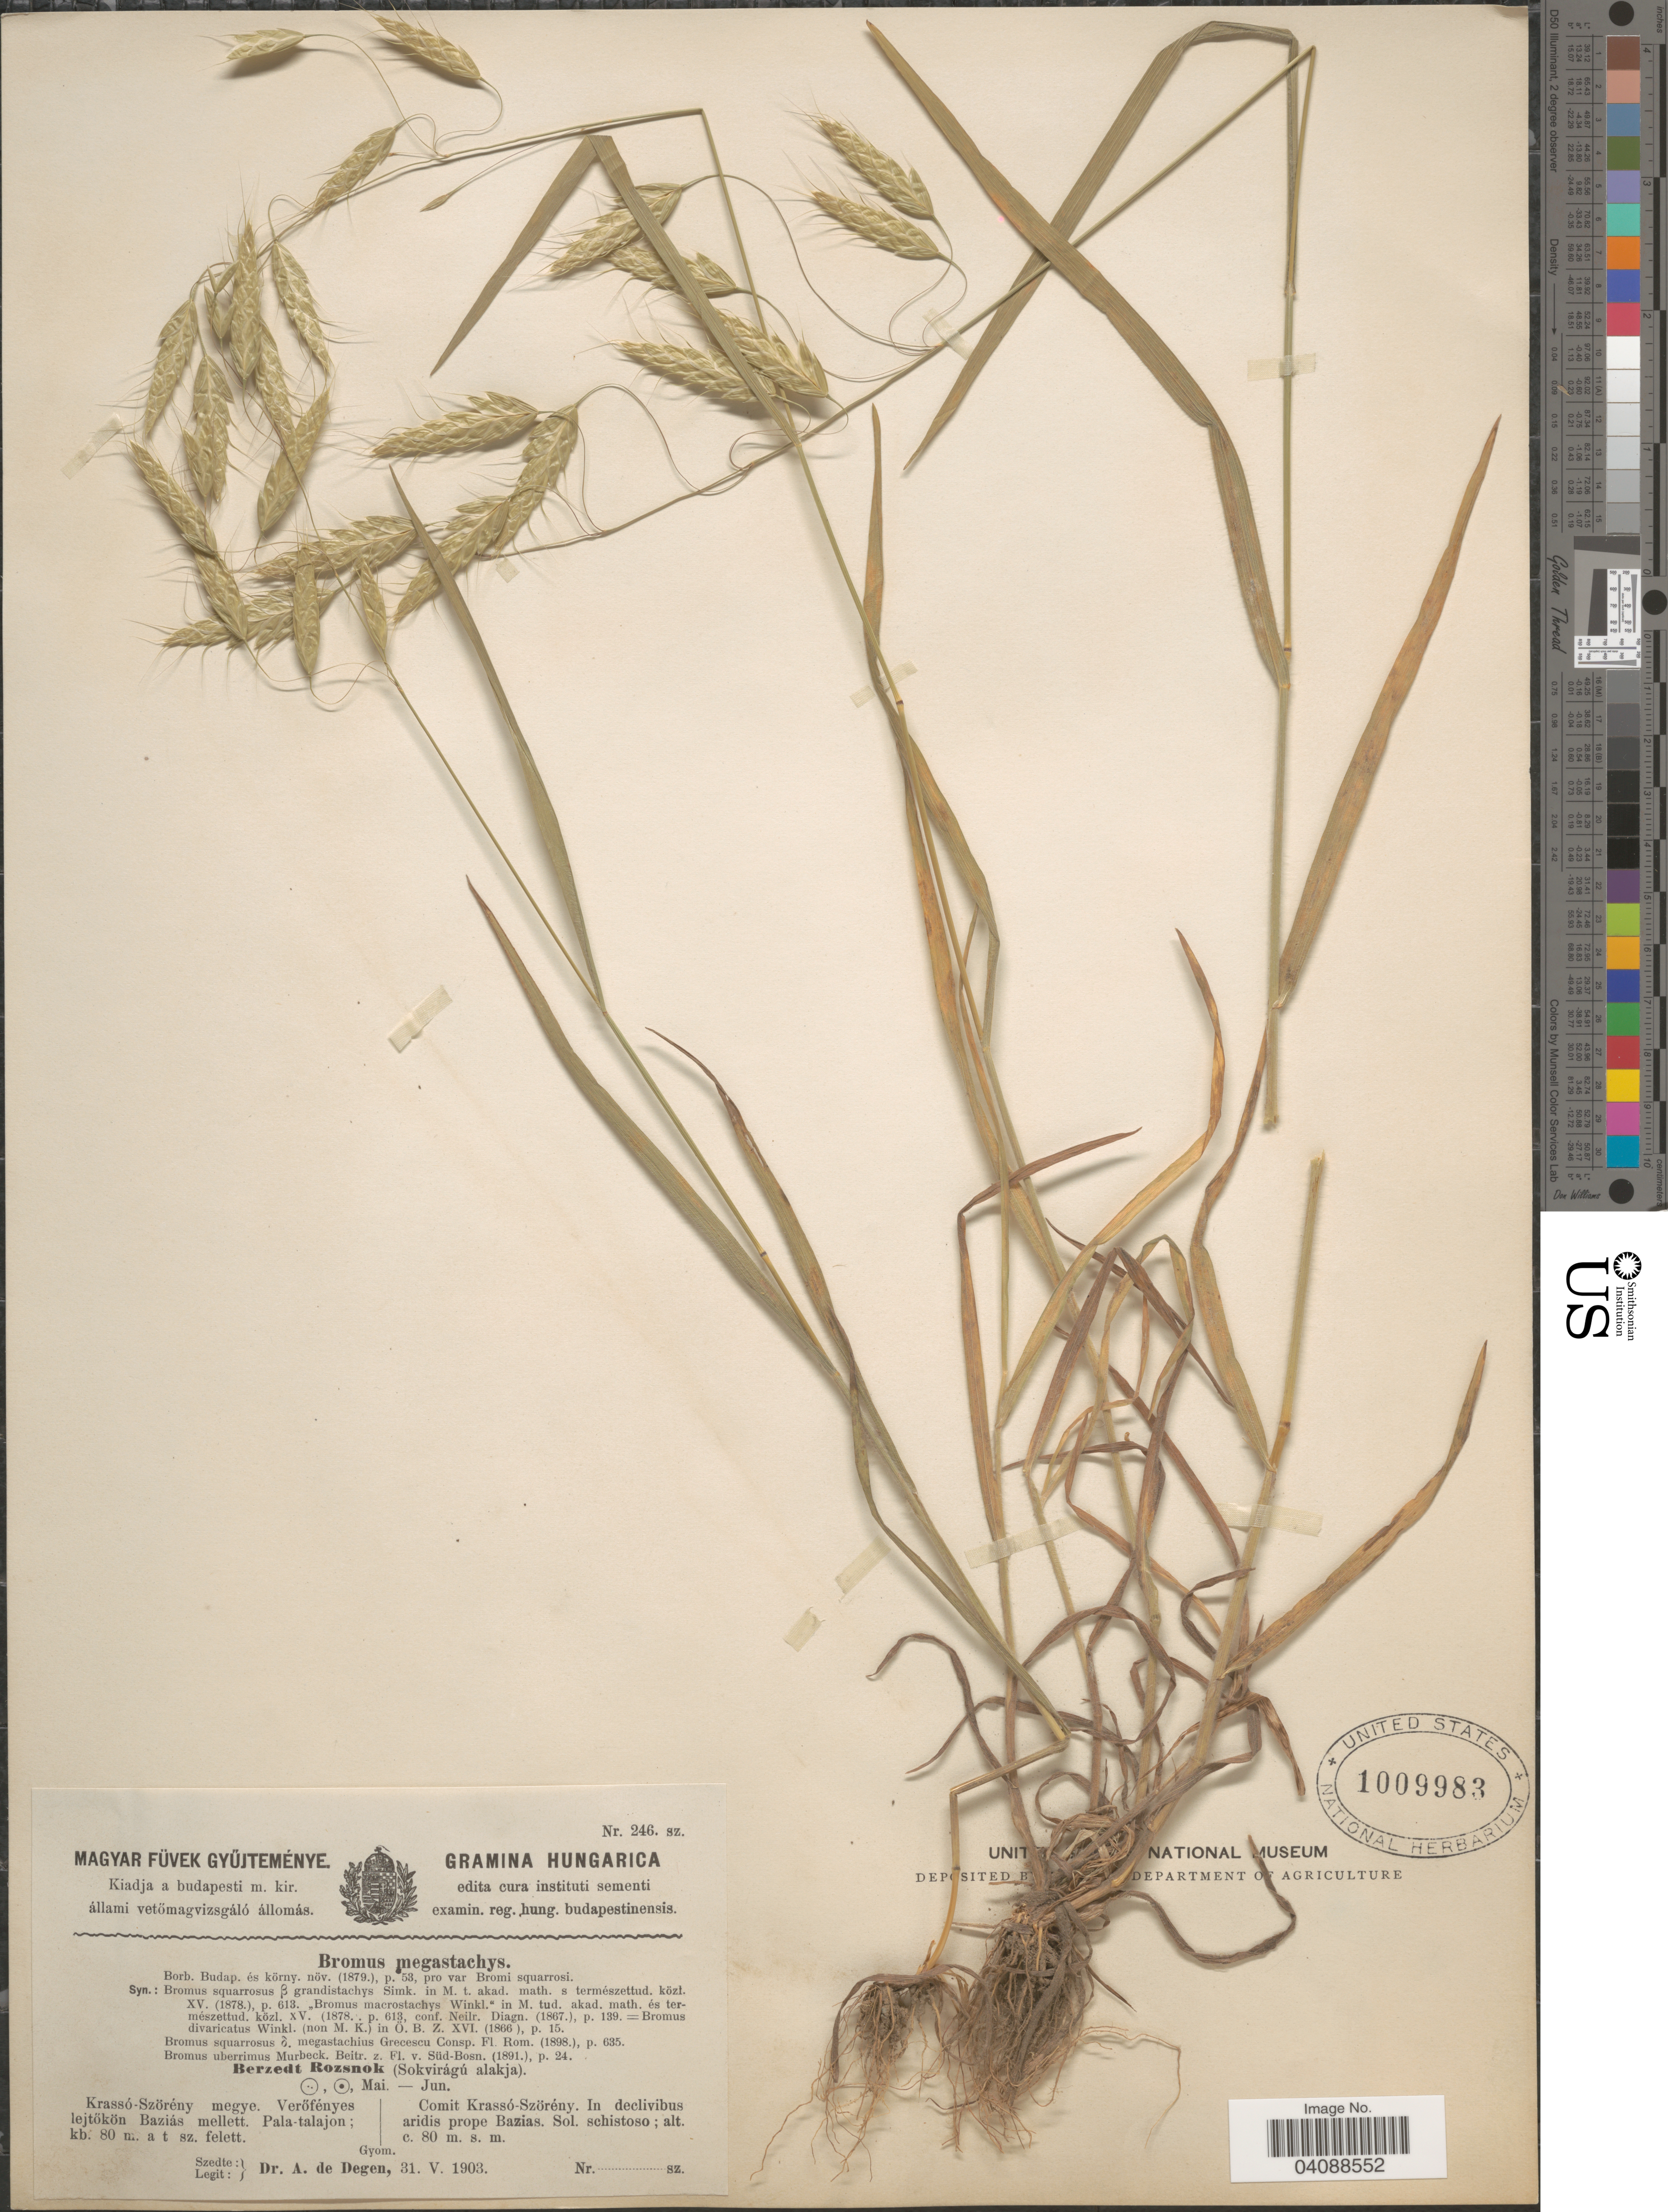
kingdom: Plantae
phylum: Tracheophyta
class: Liliopsida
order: Poales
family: Poaceae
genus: Bromus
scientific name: Bromus squarrosus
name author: L.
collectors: A. Degen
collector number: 246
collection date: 1903-05-31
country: Hungary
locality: Hungarica. Comit Krassó-Szörény. In declivibus aridis prope Bazias. Sol. schistoso.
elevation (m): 80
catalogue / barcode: US 1009983